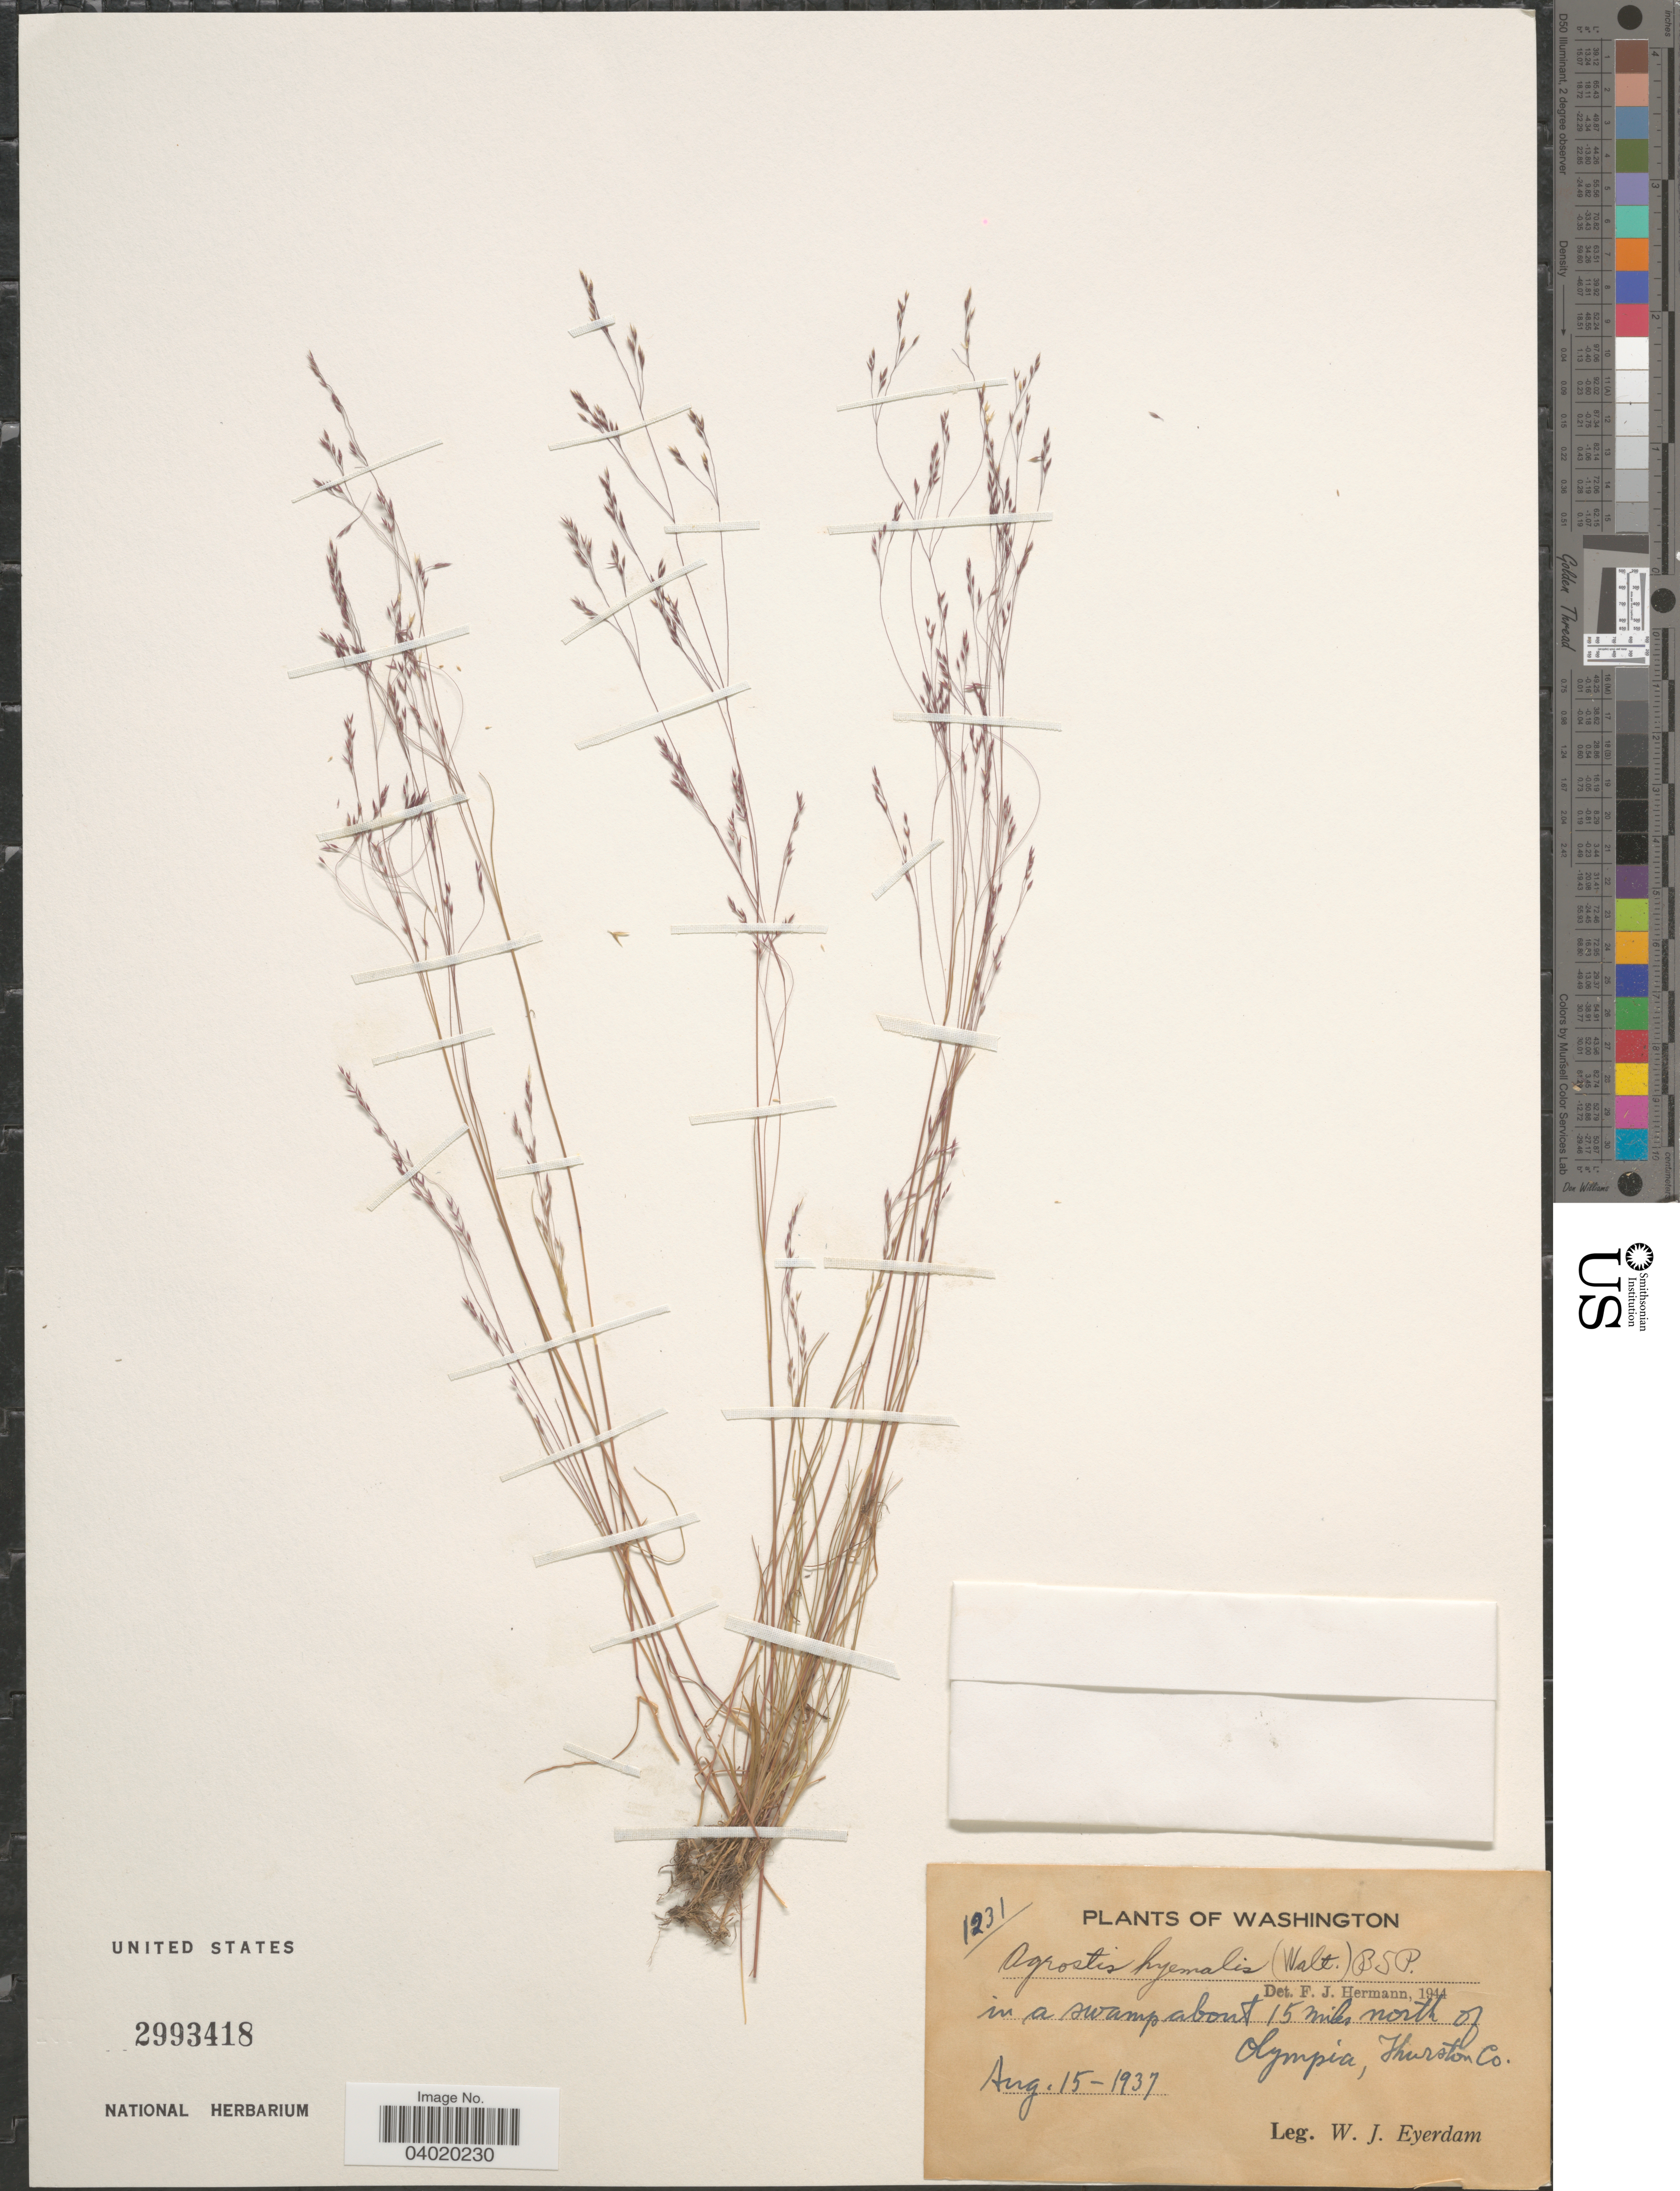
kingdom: Plantae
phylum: Tracheophyta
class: Liliopsida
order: Poales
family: Poaceae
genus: Agrostis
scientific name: Agrostis hyemalis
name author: (Walter) Britton et al.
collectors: W. J. Eyerdam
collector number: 1231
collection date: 1937-08-15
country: United States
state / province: Washington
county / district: Thurston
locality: About 15 miles north of Olympia, Thurston Co.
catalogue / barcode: US 2993418